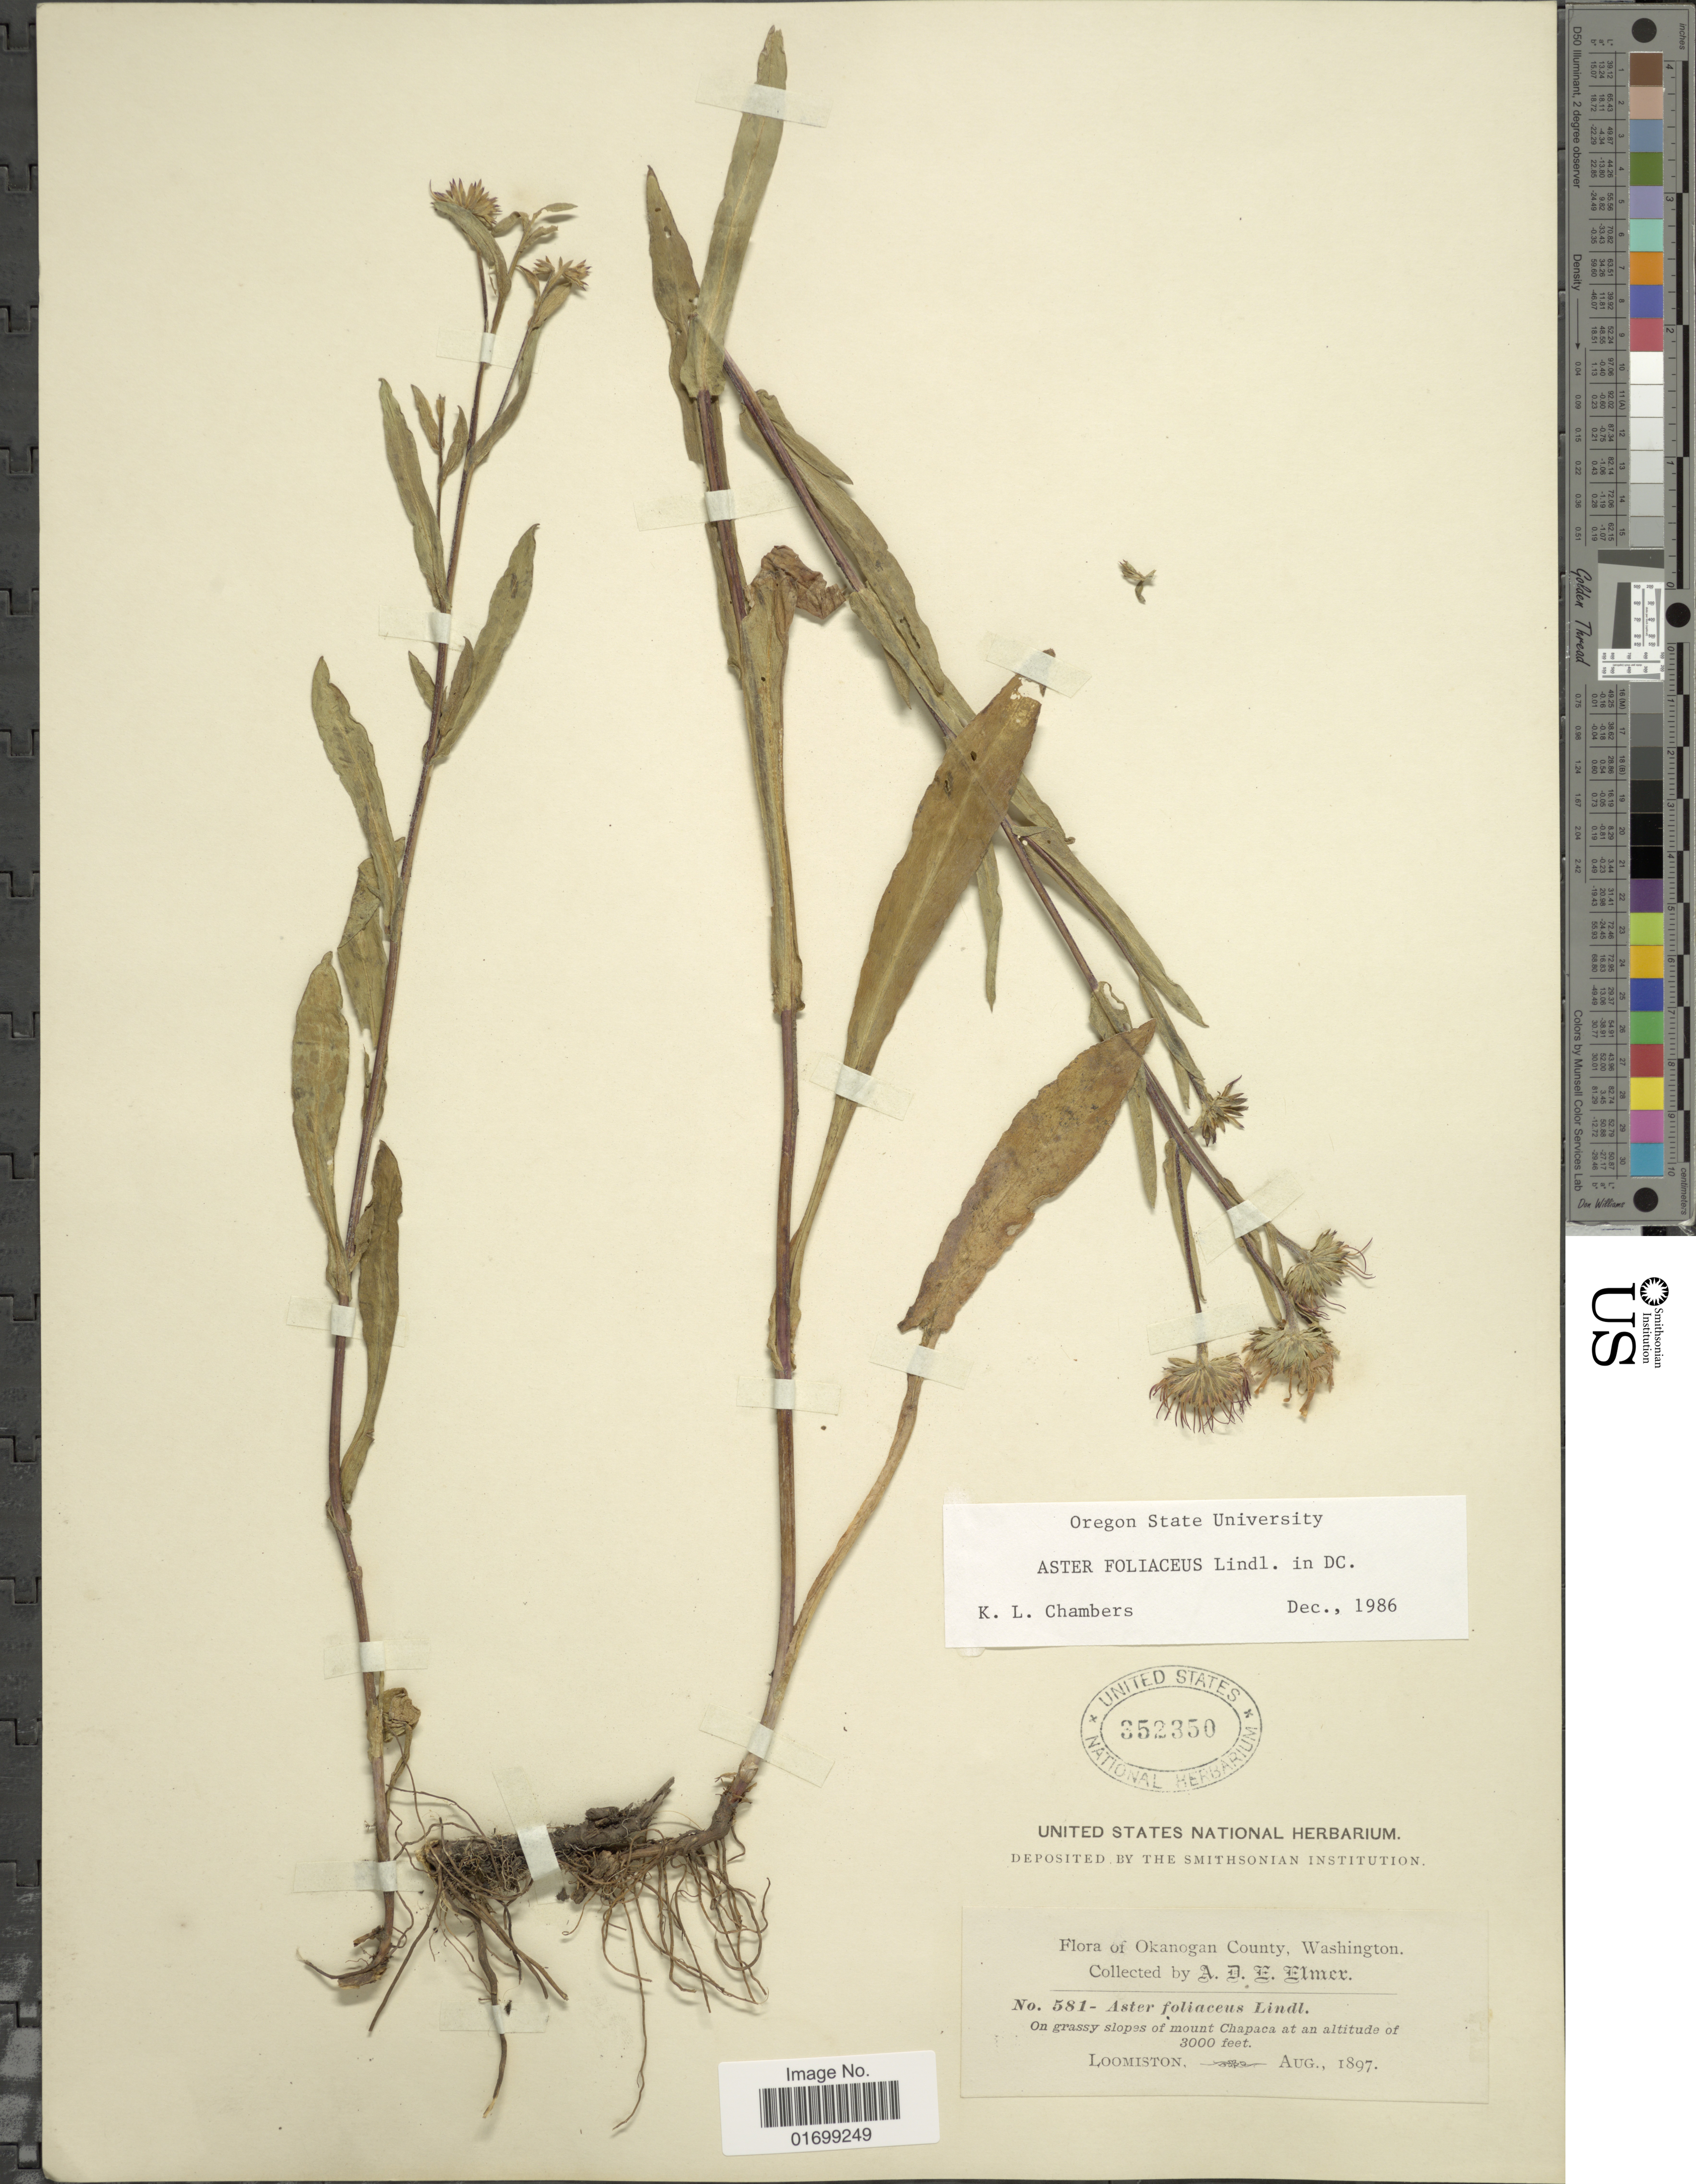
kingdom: Plantae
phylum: Tracheophyta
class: Magnoliopsida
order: Asterales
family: Asteraceae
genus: Symphyotrichum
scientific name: Symphyotrichum foliaceum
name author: (Lindl. ex DC.) G.L. Nesom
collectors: A. D. E. Elmer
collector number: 581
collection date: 1897-08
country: United States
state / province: Washington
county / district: Okanogan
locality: Okanogan County, on grassy slopes of mount Chapaca, Loomiston.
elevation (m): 914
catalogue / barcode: US 352350